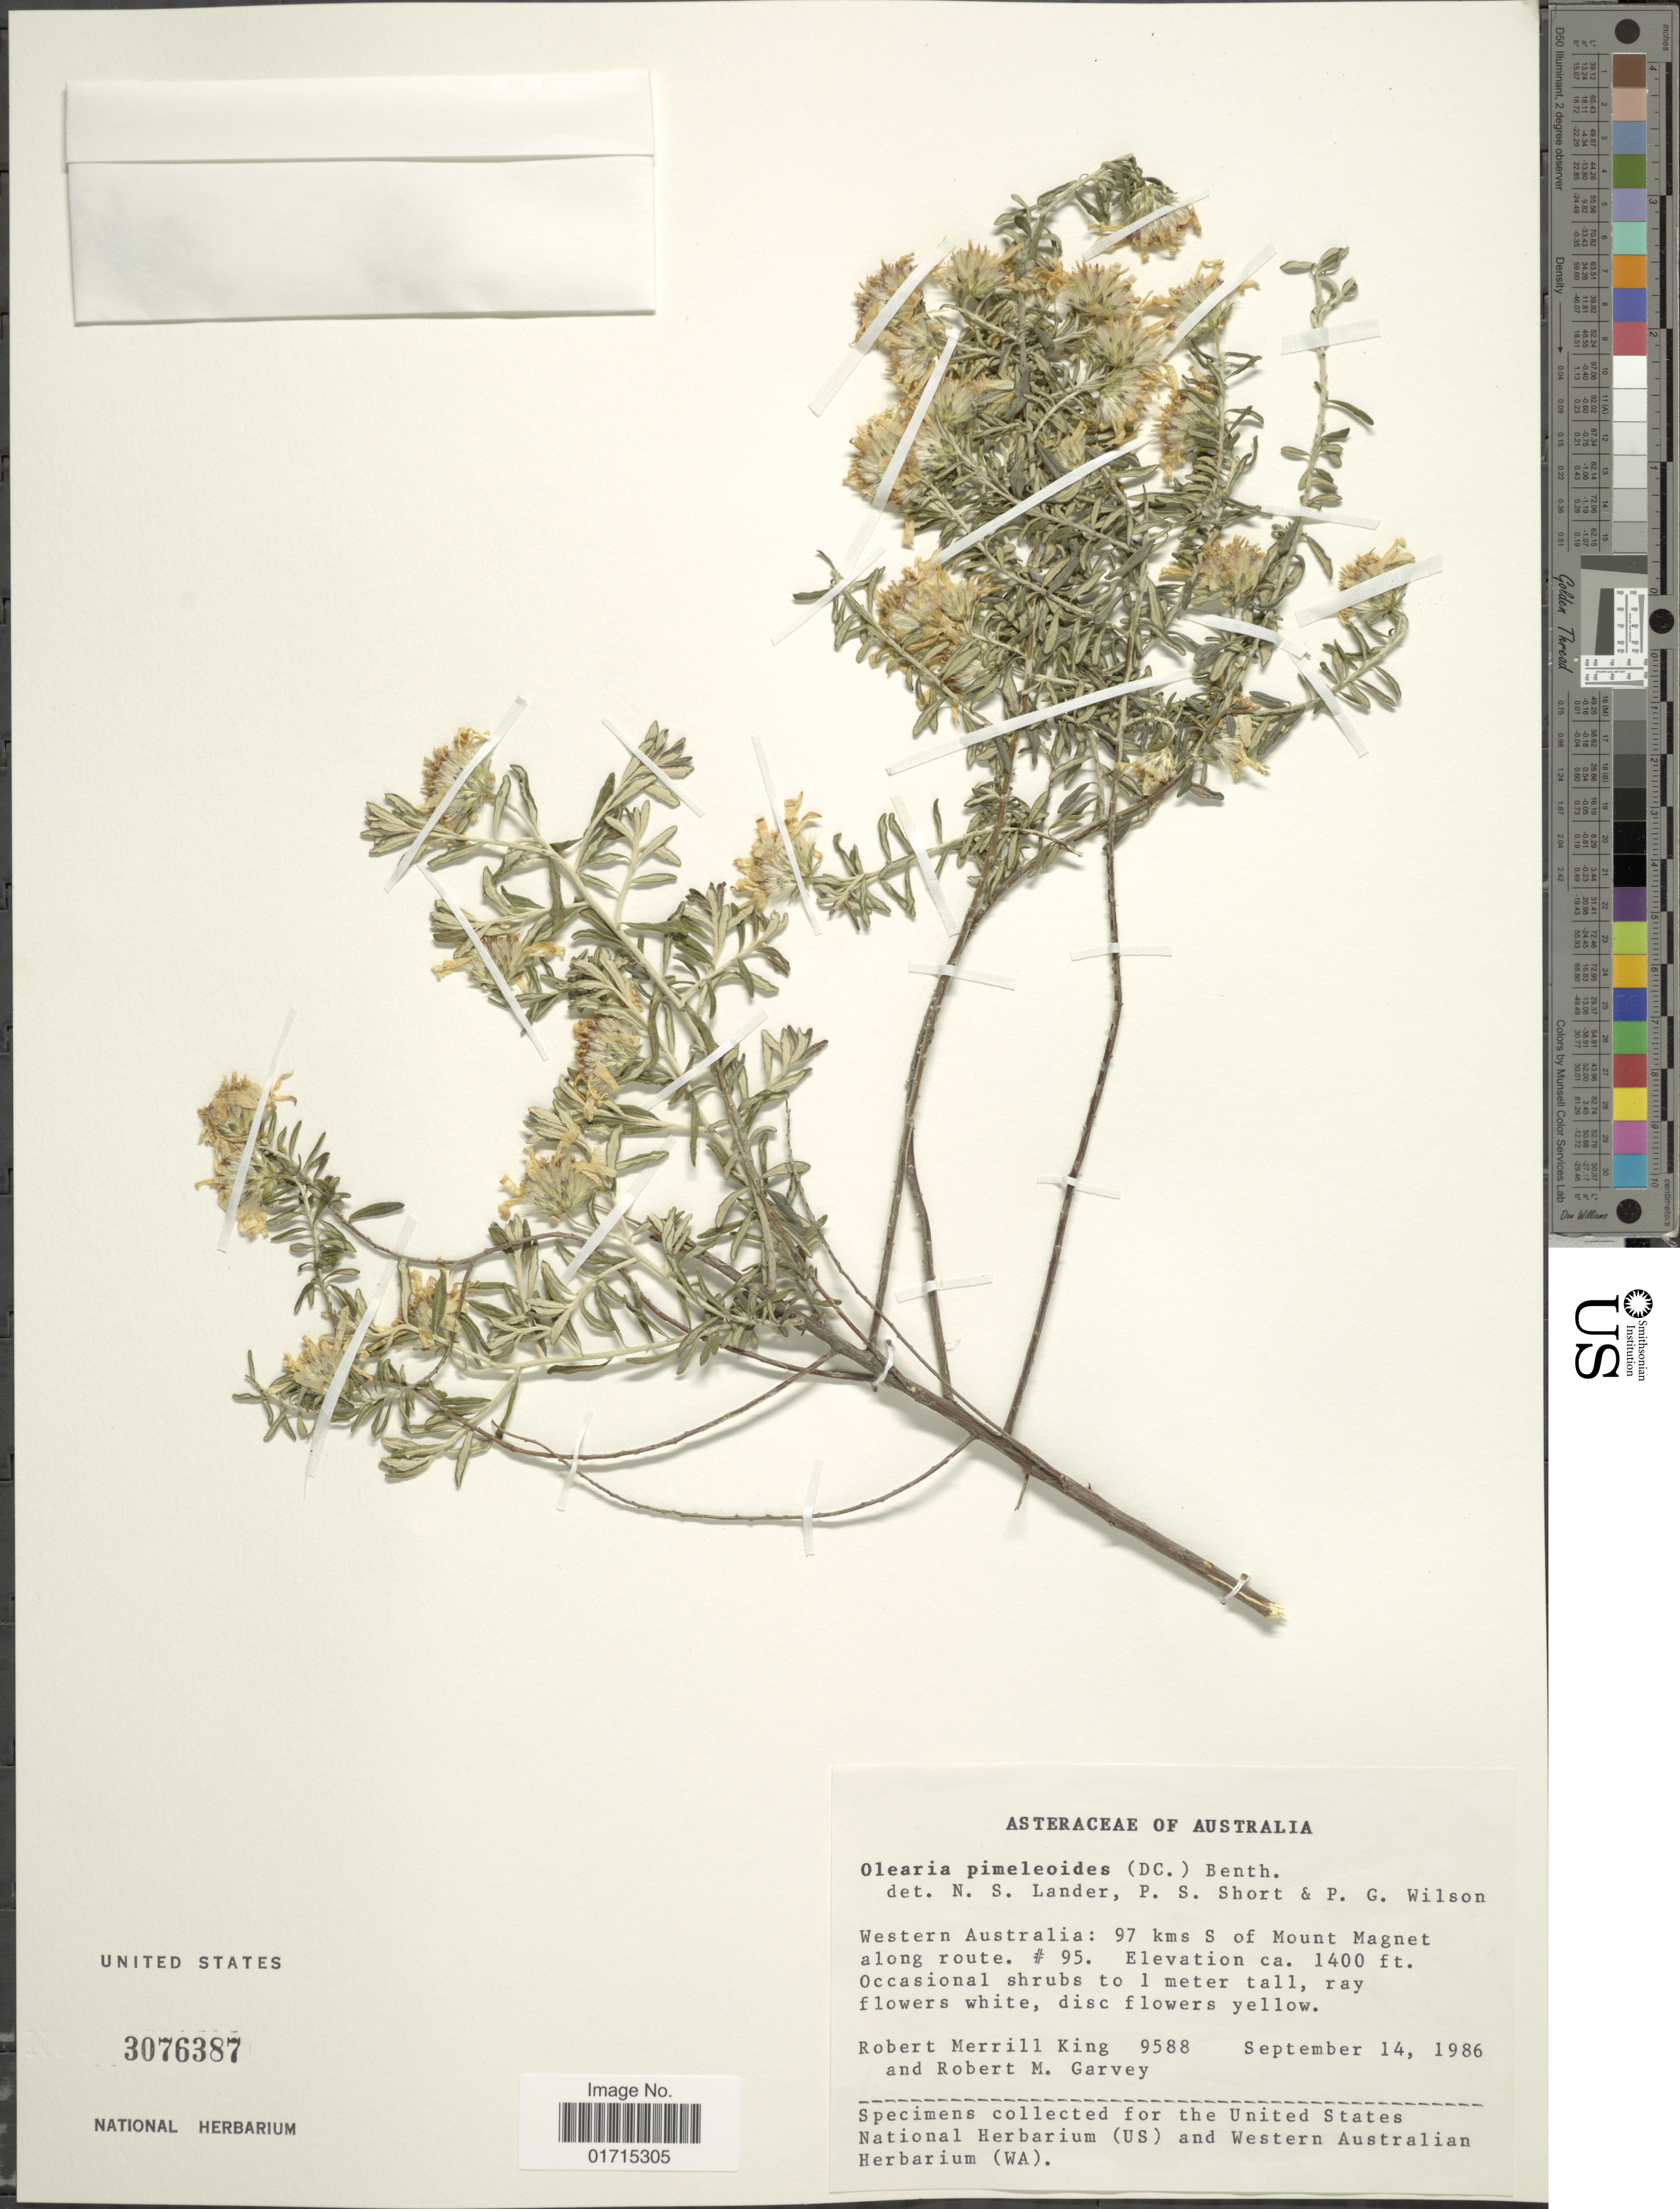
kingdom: Plantae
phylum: Tracheophyta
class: Magnoliopsida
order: Asterales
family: Asteraceae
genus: Olearia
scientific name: Olearia pimeleoides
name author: (DC.) Benth.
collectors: R. M. King & R. Garvey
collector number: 9588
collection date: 1986-09-14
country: Australia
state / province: Western Australia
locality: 97 kms S o Mount Magnet along route. #95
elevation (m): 427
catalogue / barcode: US 3076387